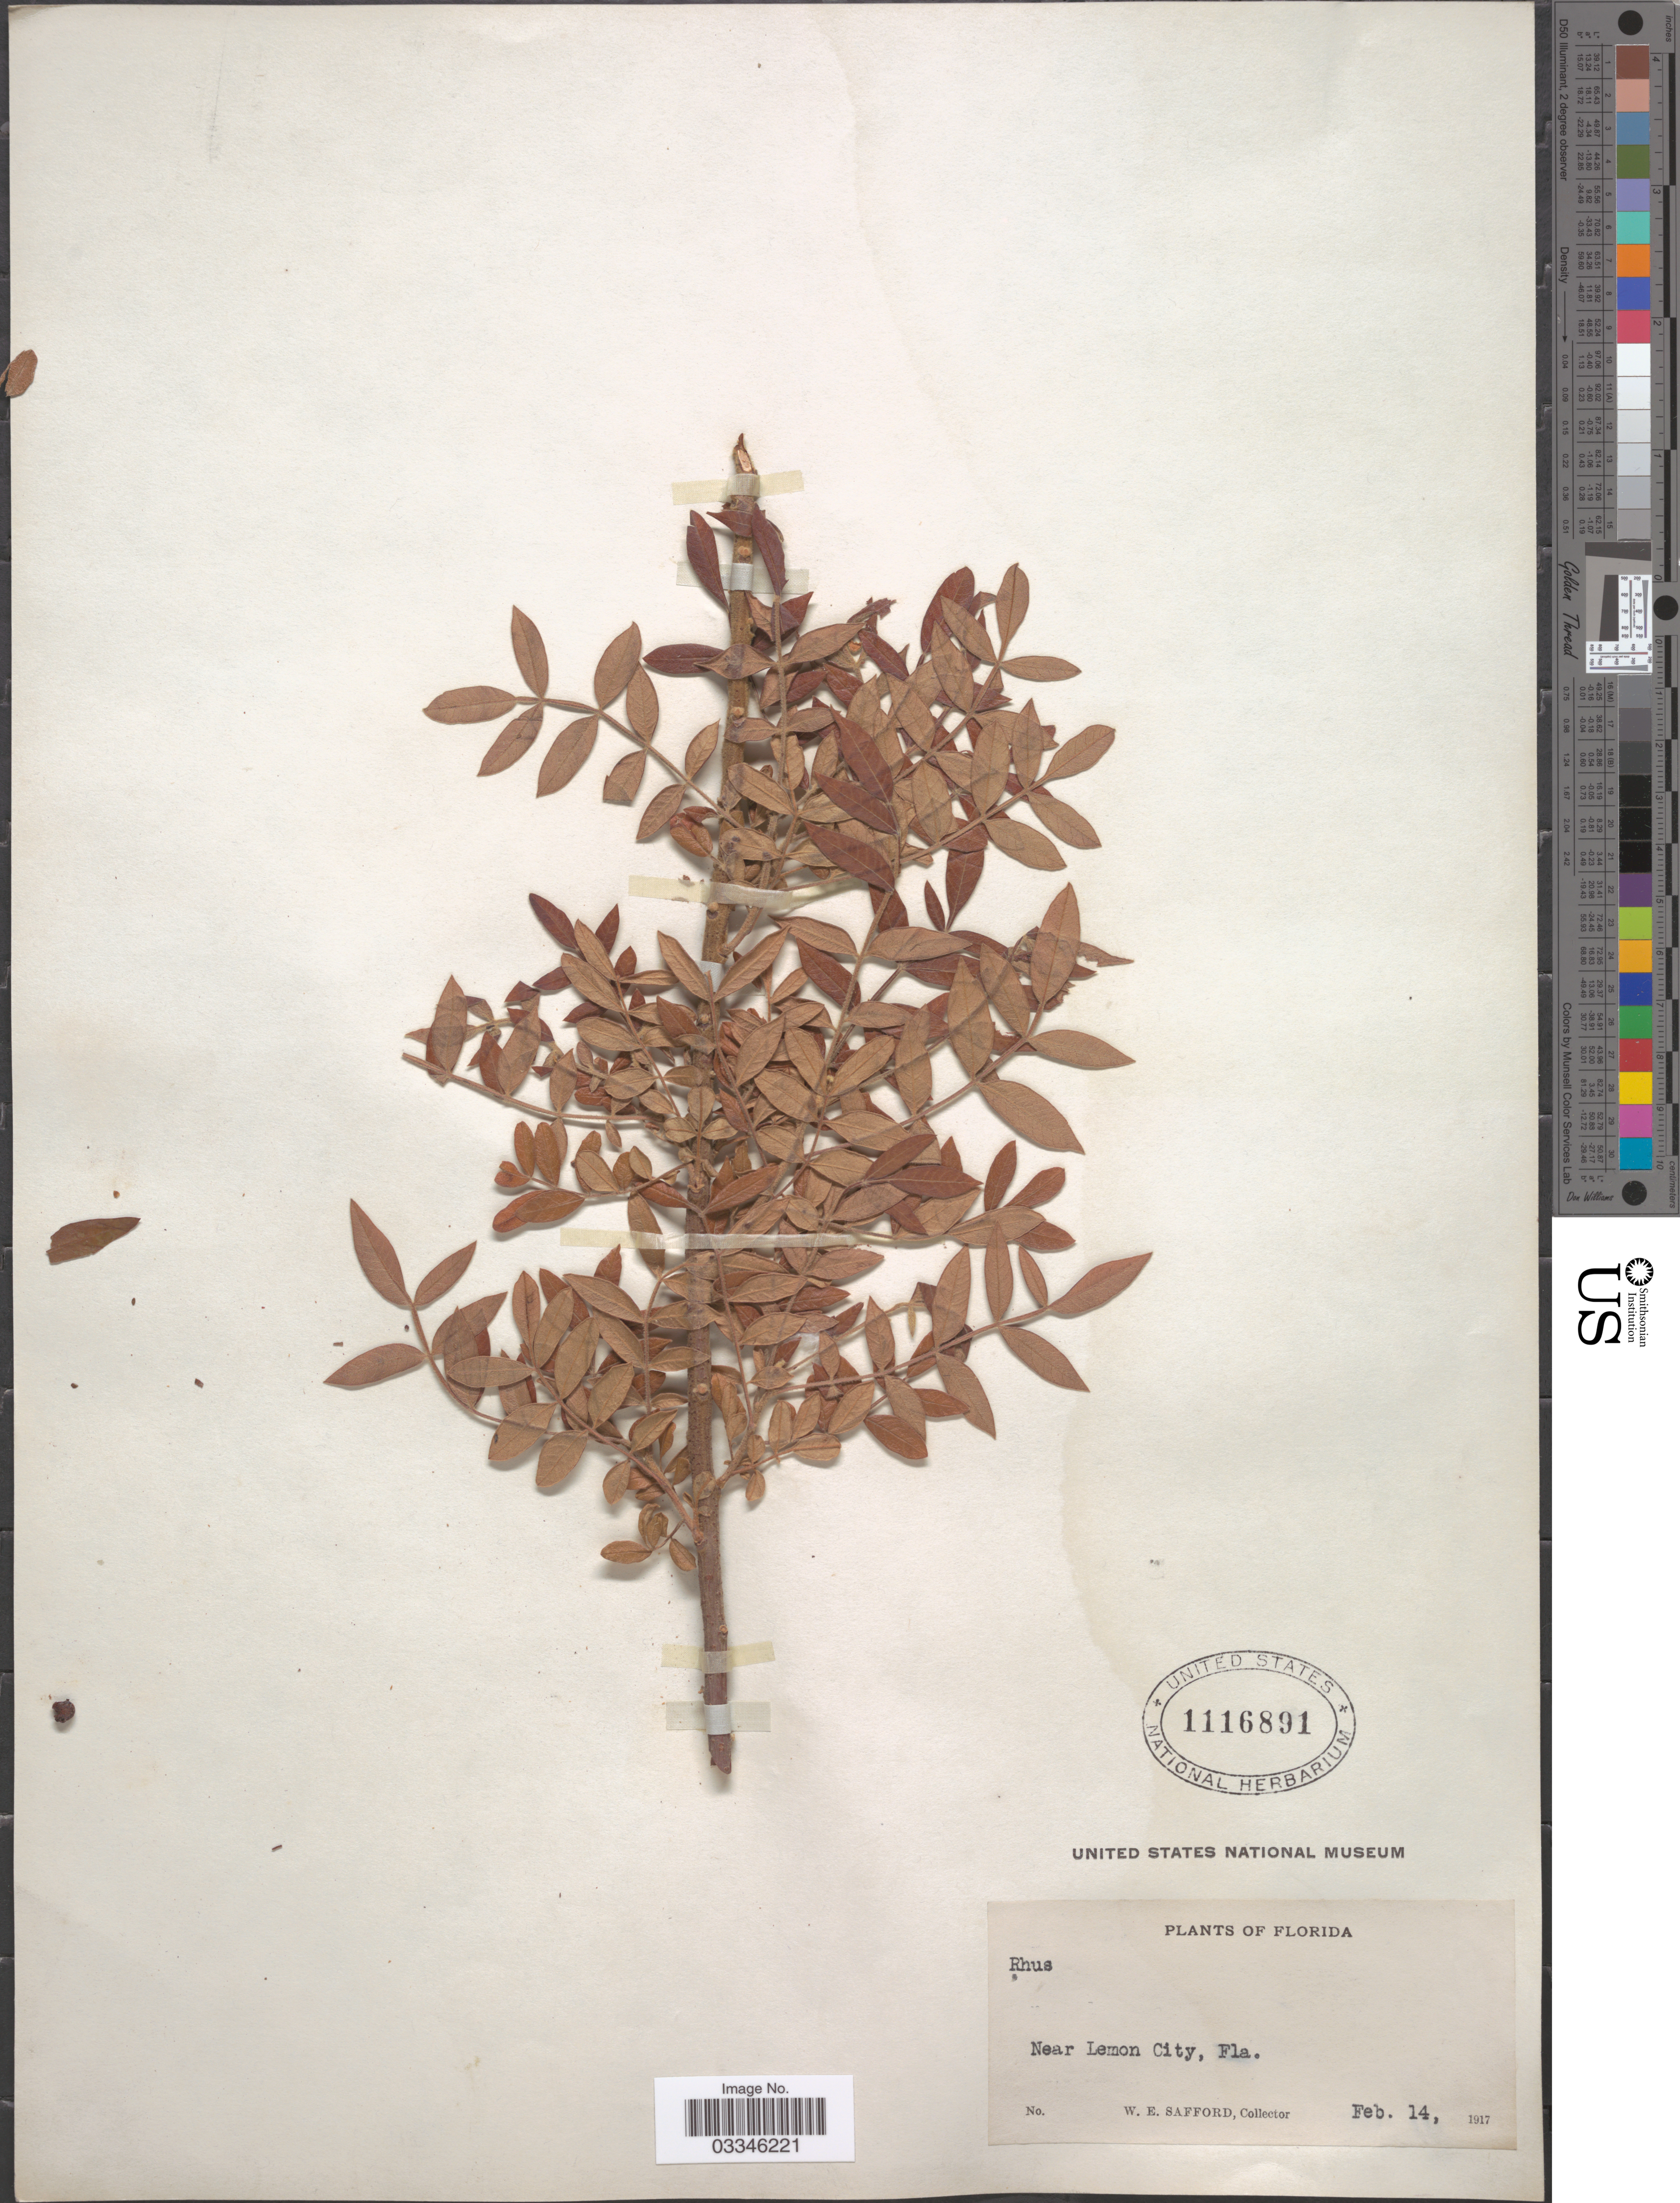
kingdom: Plantae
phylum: Tracheophyta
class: Magnoliopsida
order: Sapindales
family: Anacardiaceae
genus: Rhus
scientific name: Rhus leucantha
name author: Jacq.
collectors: W. E. Safford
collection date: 1917-02-14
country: United States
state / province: Florida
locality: Near Lemon City.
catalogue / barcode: US 1116891